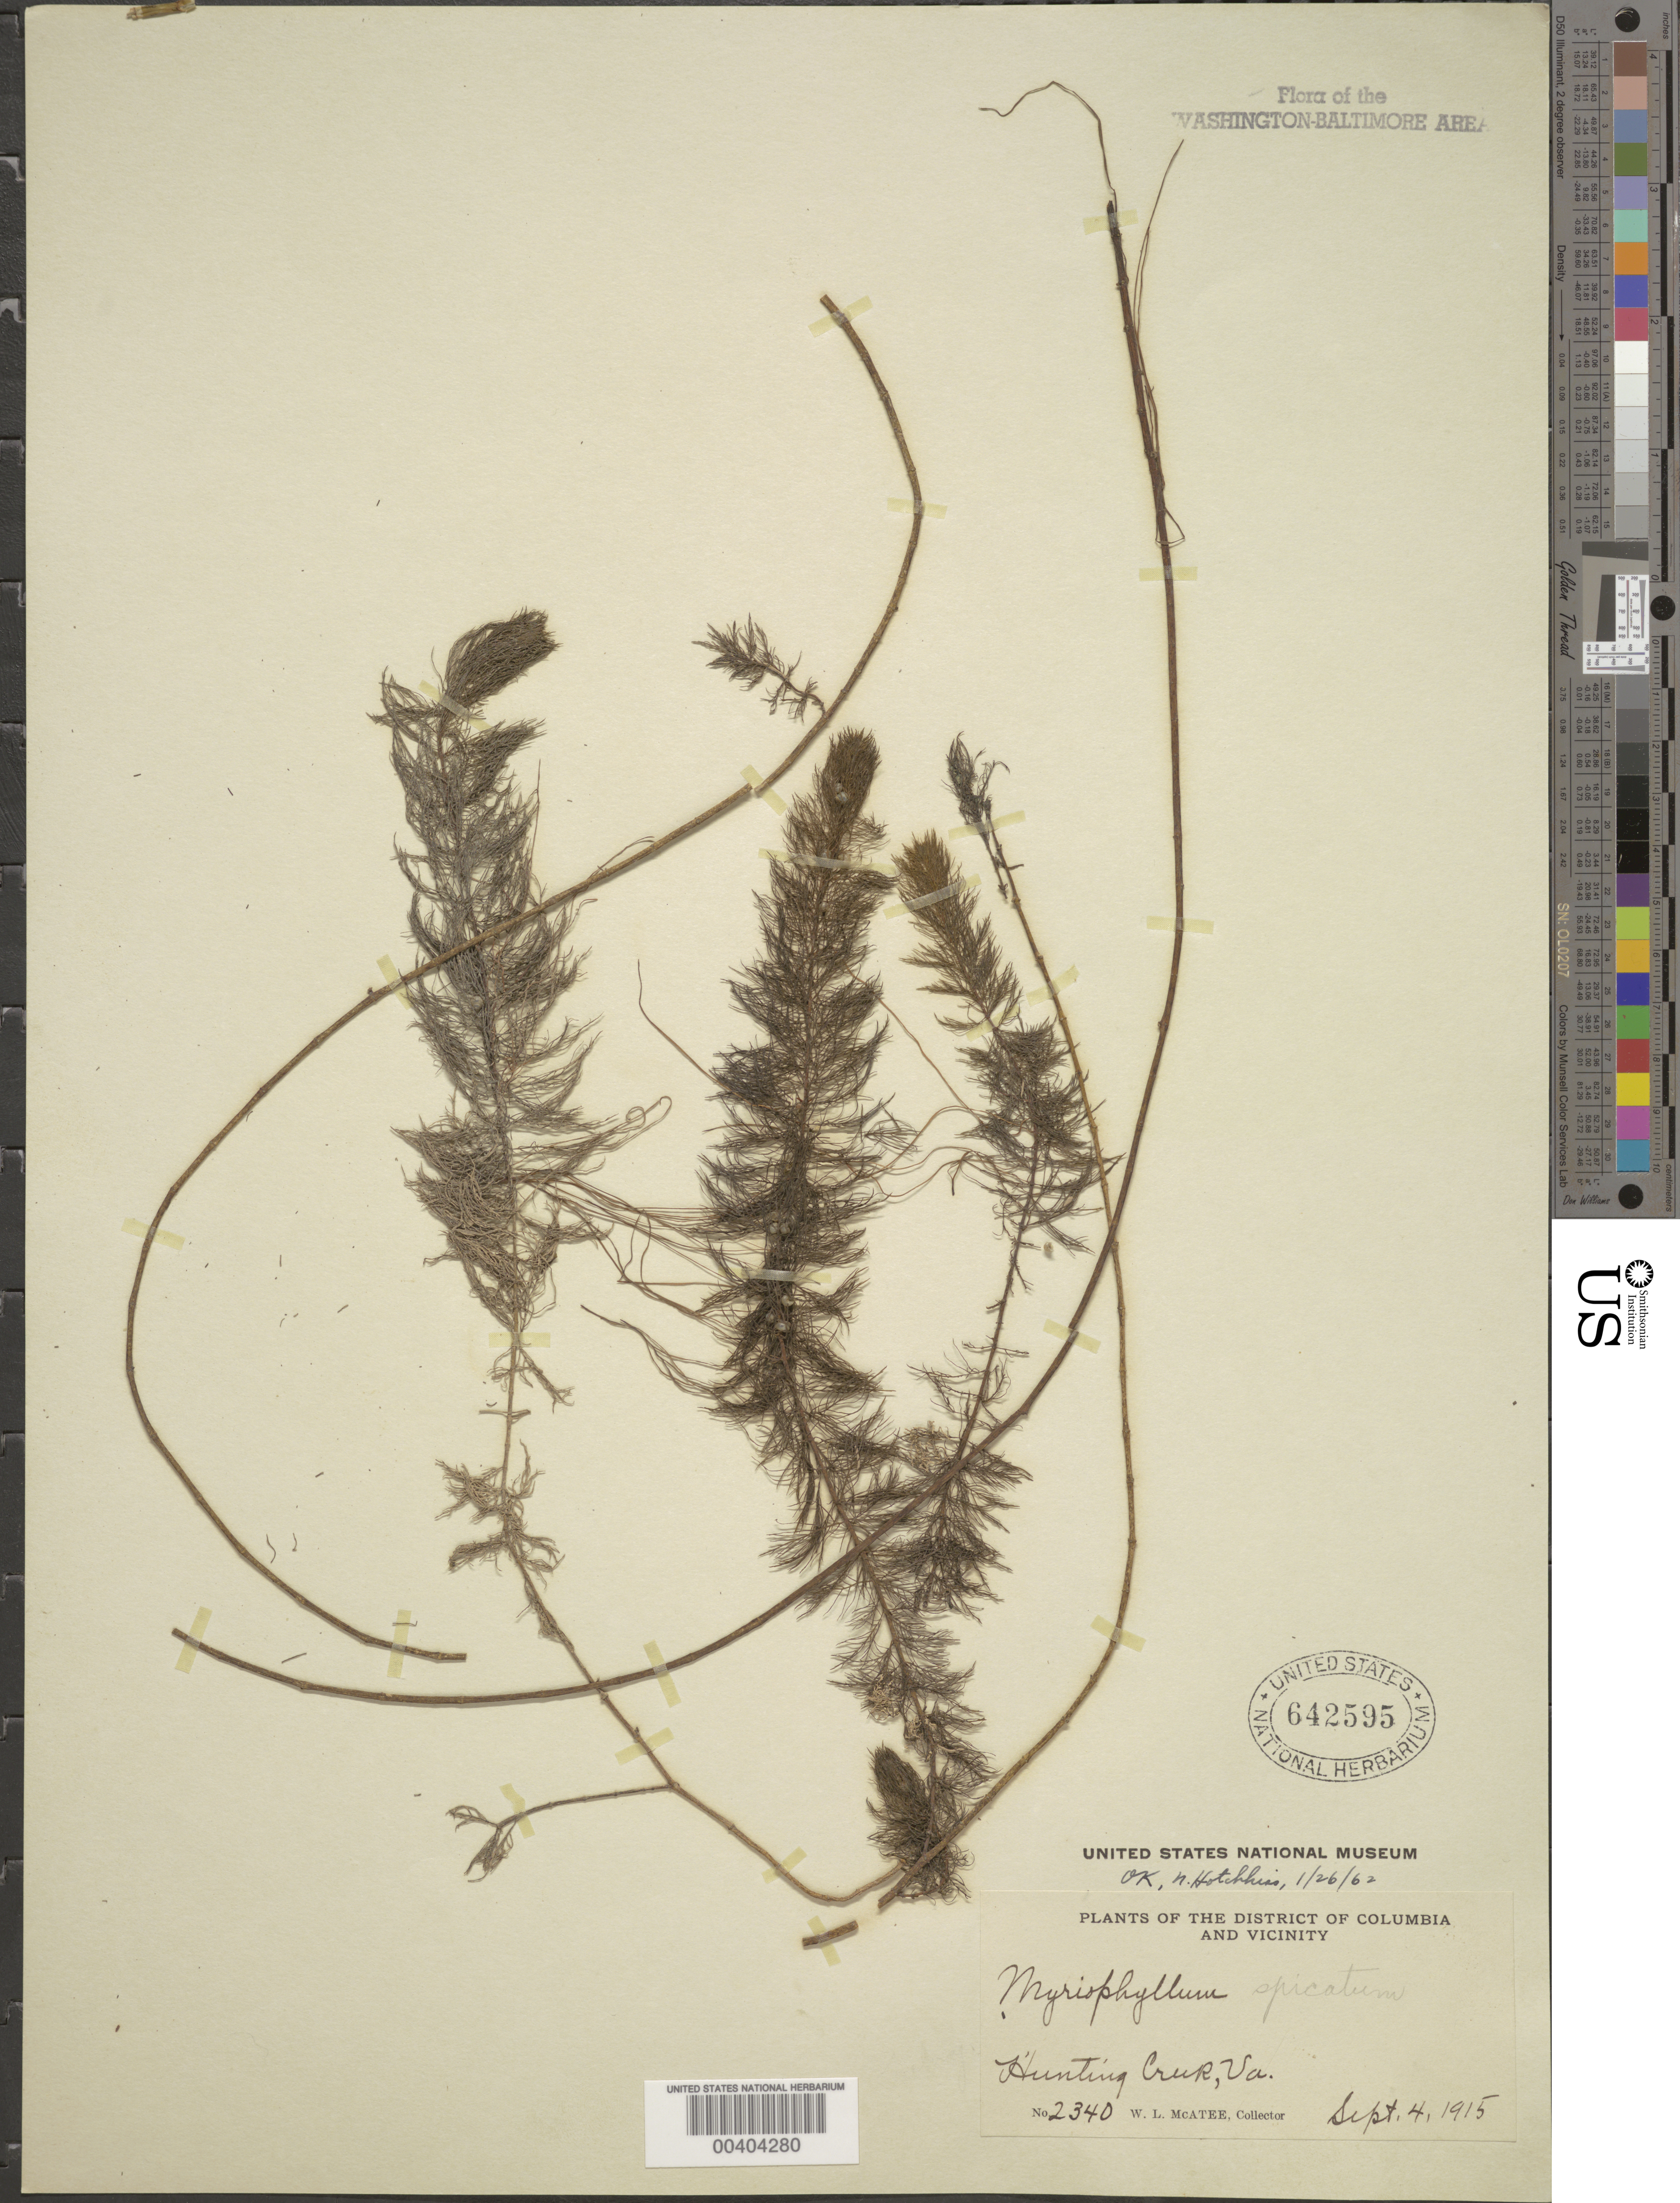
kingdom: Plantae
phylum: Tracheophyta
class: Magnoliopsida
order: Saxifragales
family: Haloragaceae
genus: Myriophyllum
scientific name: Myriophyllum spicatum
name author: L.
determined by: A.M.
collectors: W. McAtee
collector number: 2340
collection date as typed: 04 Sep 1915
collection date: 1915-09-04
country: United States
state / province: Virginia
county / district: Fairfax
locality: Hunting Creek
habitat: Water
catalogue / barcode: US 642595